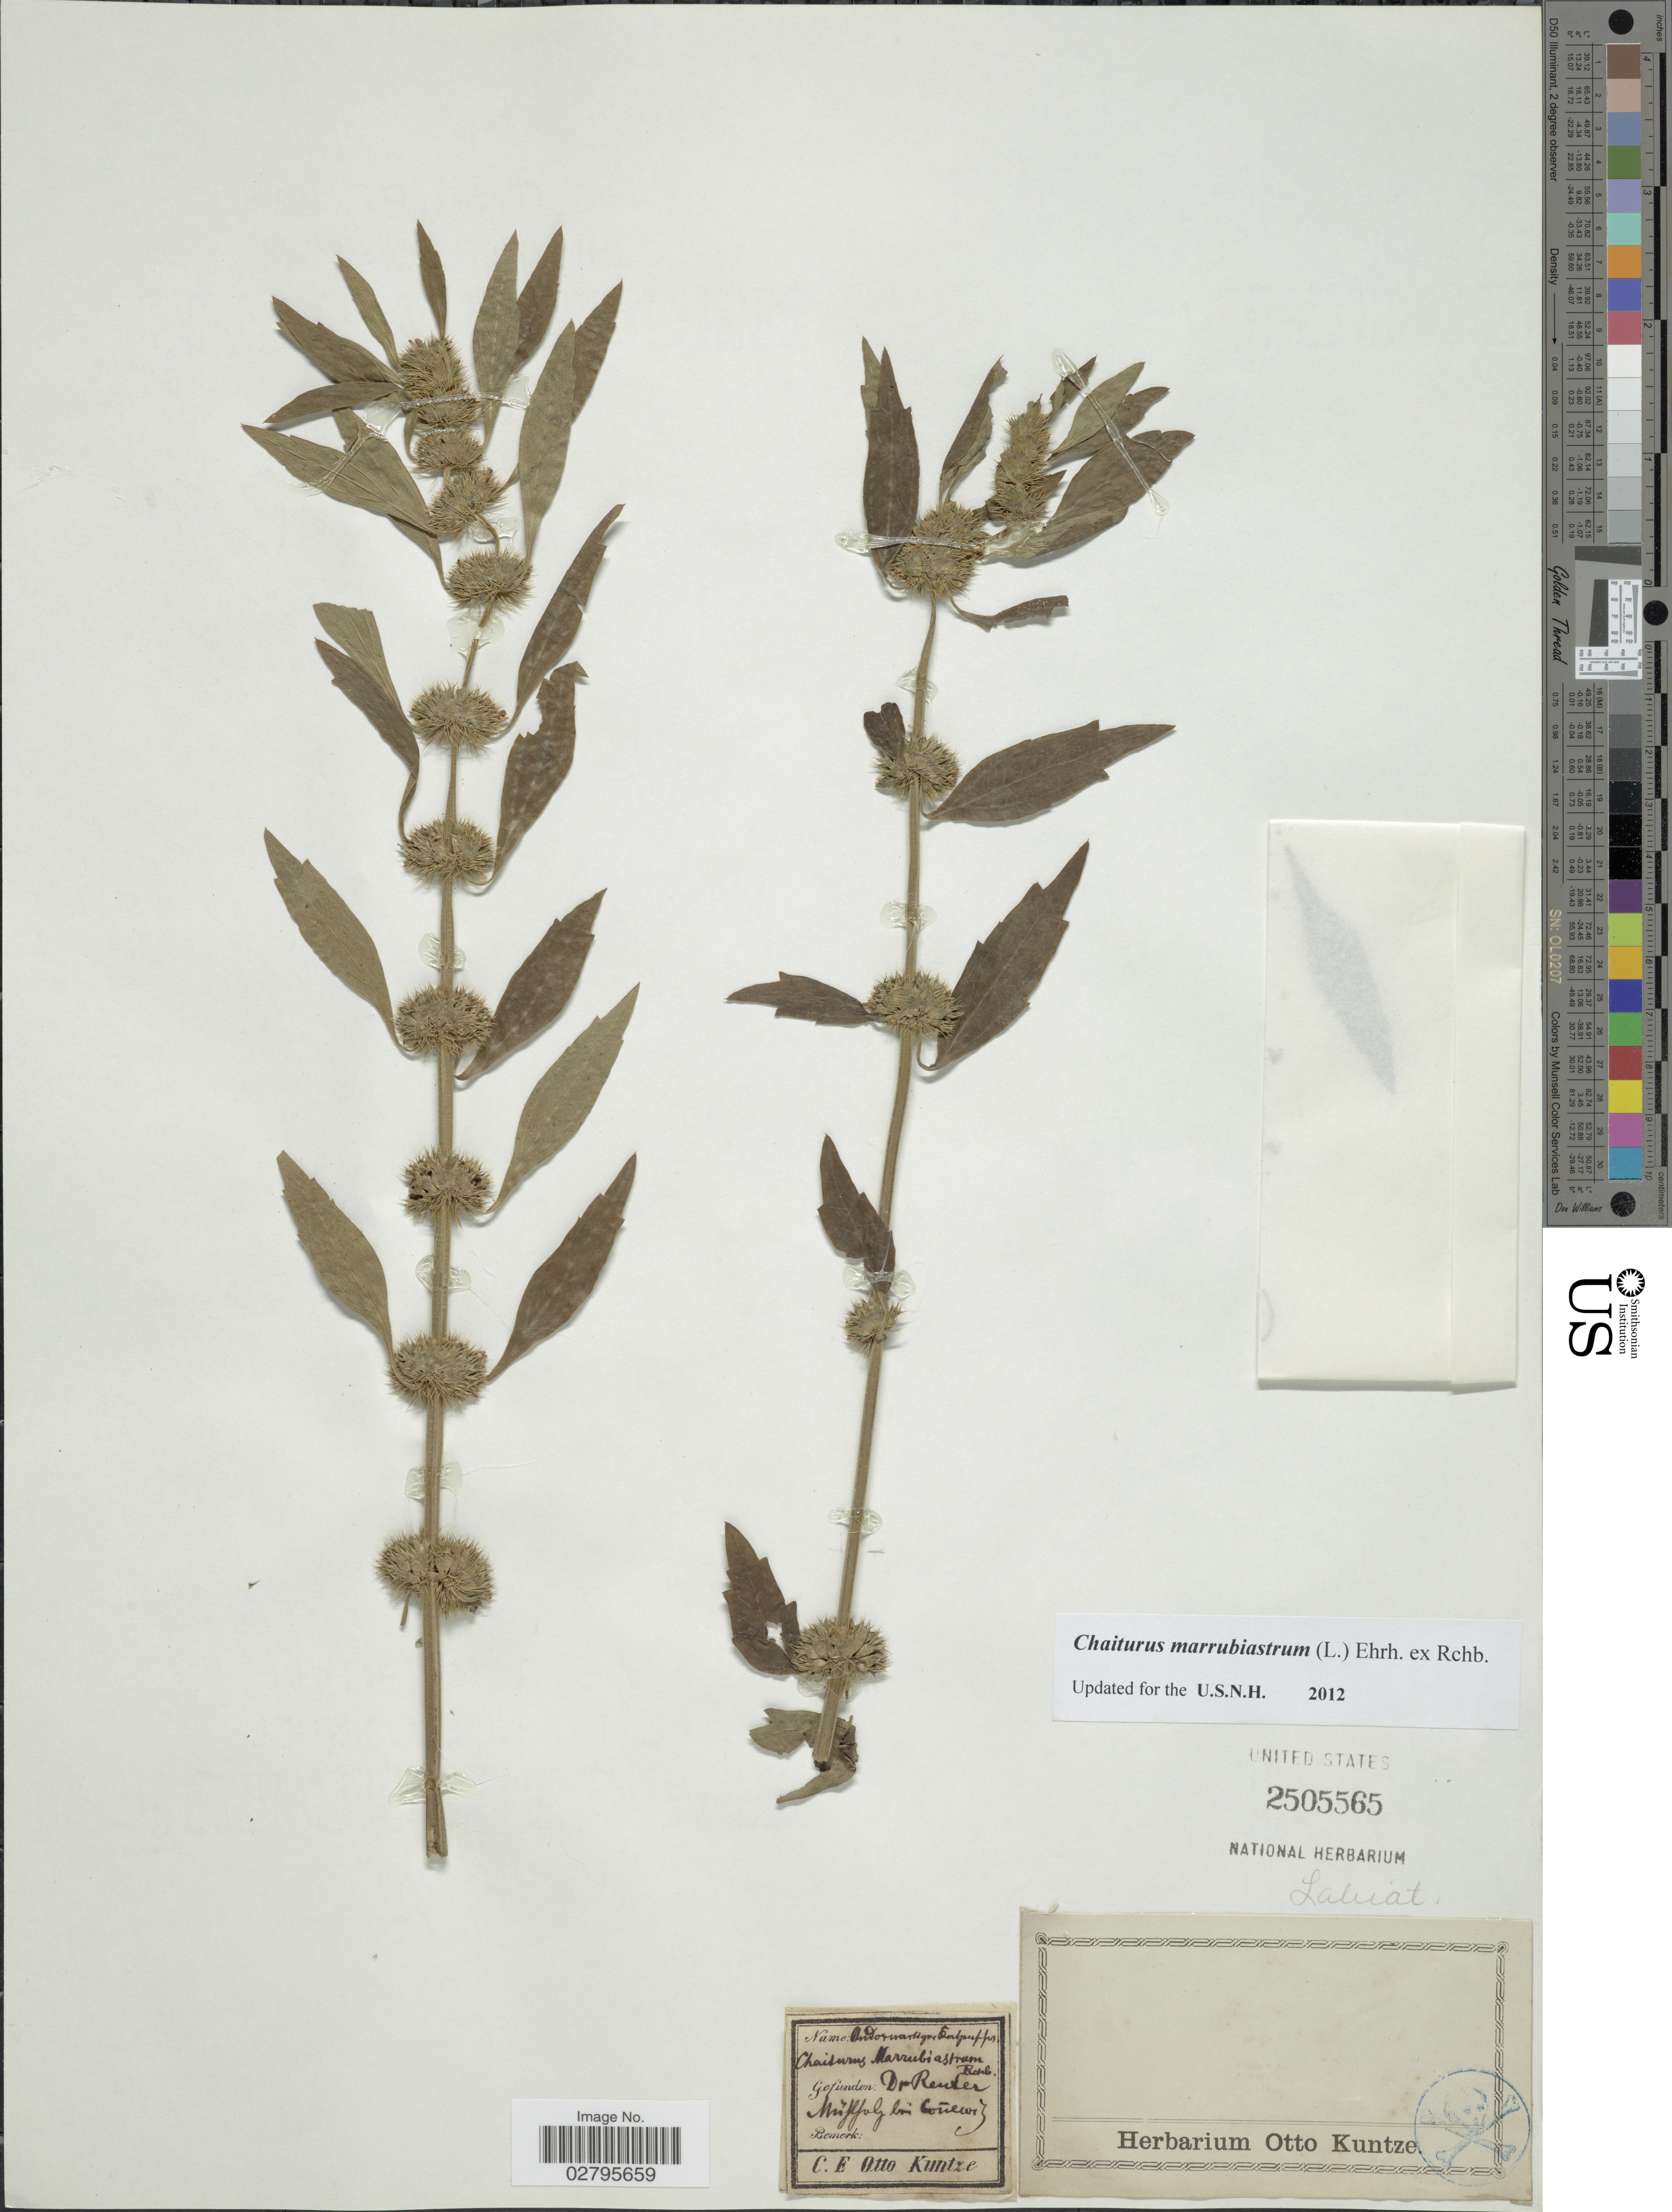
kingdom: Plantae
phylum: Tracheophyta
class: Magnoliopsida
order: Lamiales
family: Lamiaceae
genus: Chaiturus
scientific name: Chaiturus marrubiastrum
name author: (L.) Rchb.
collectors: C.E.O. Kuntze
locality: Muflfolz bois Coúer. [interpreted]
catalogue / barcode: US 2505565